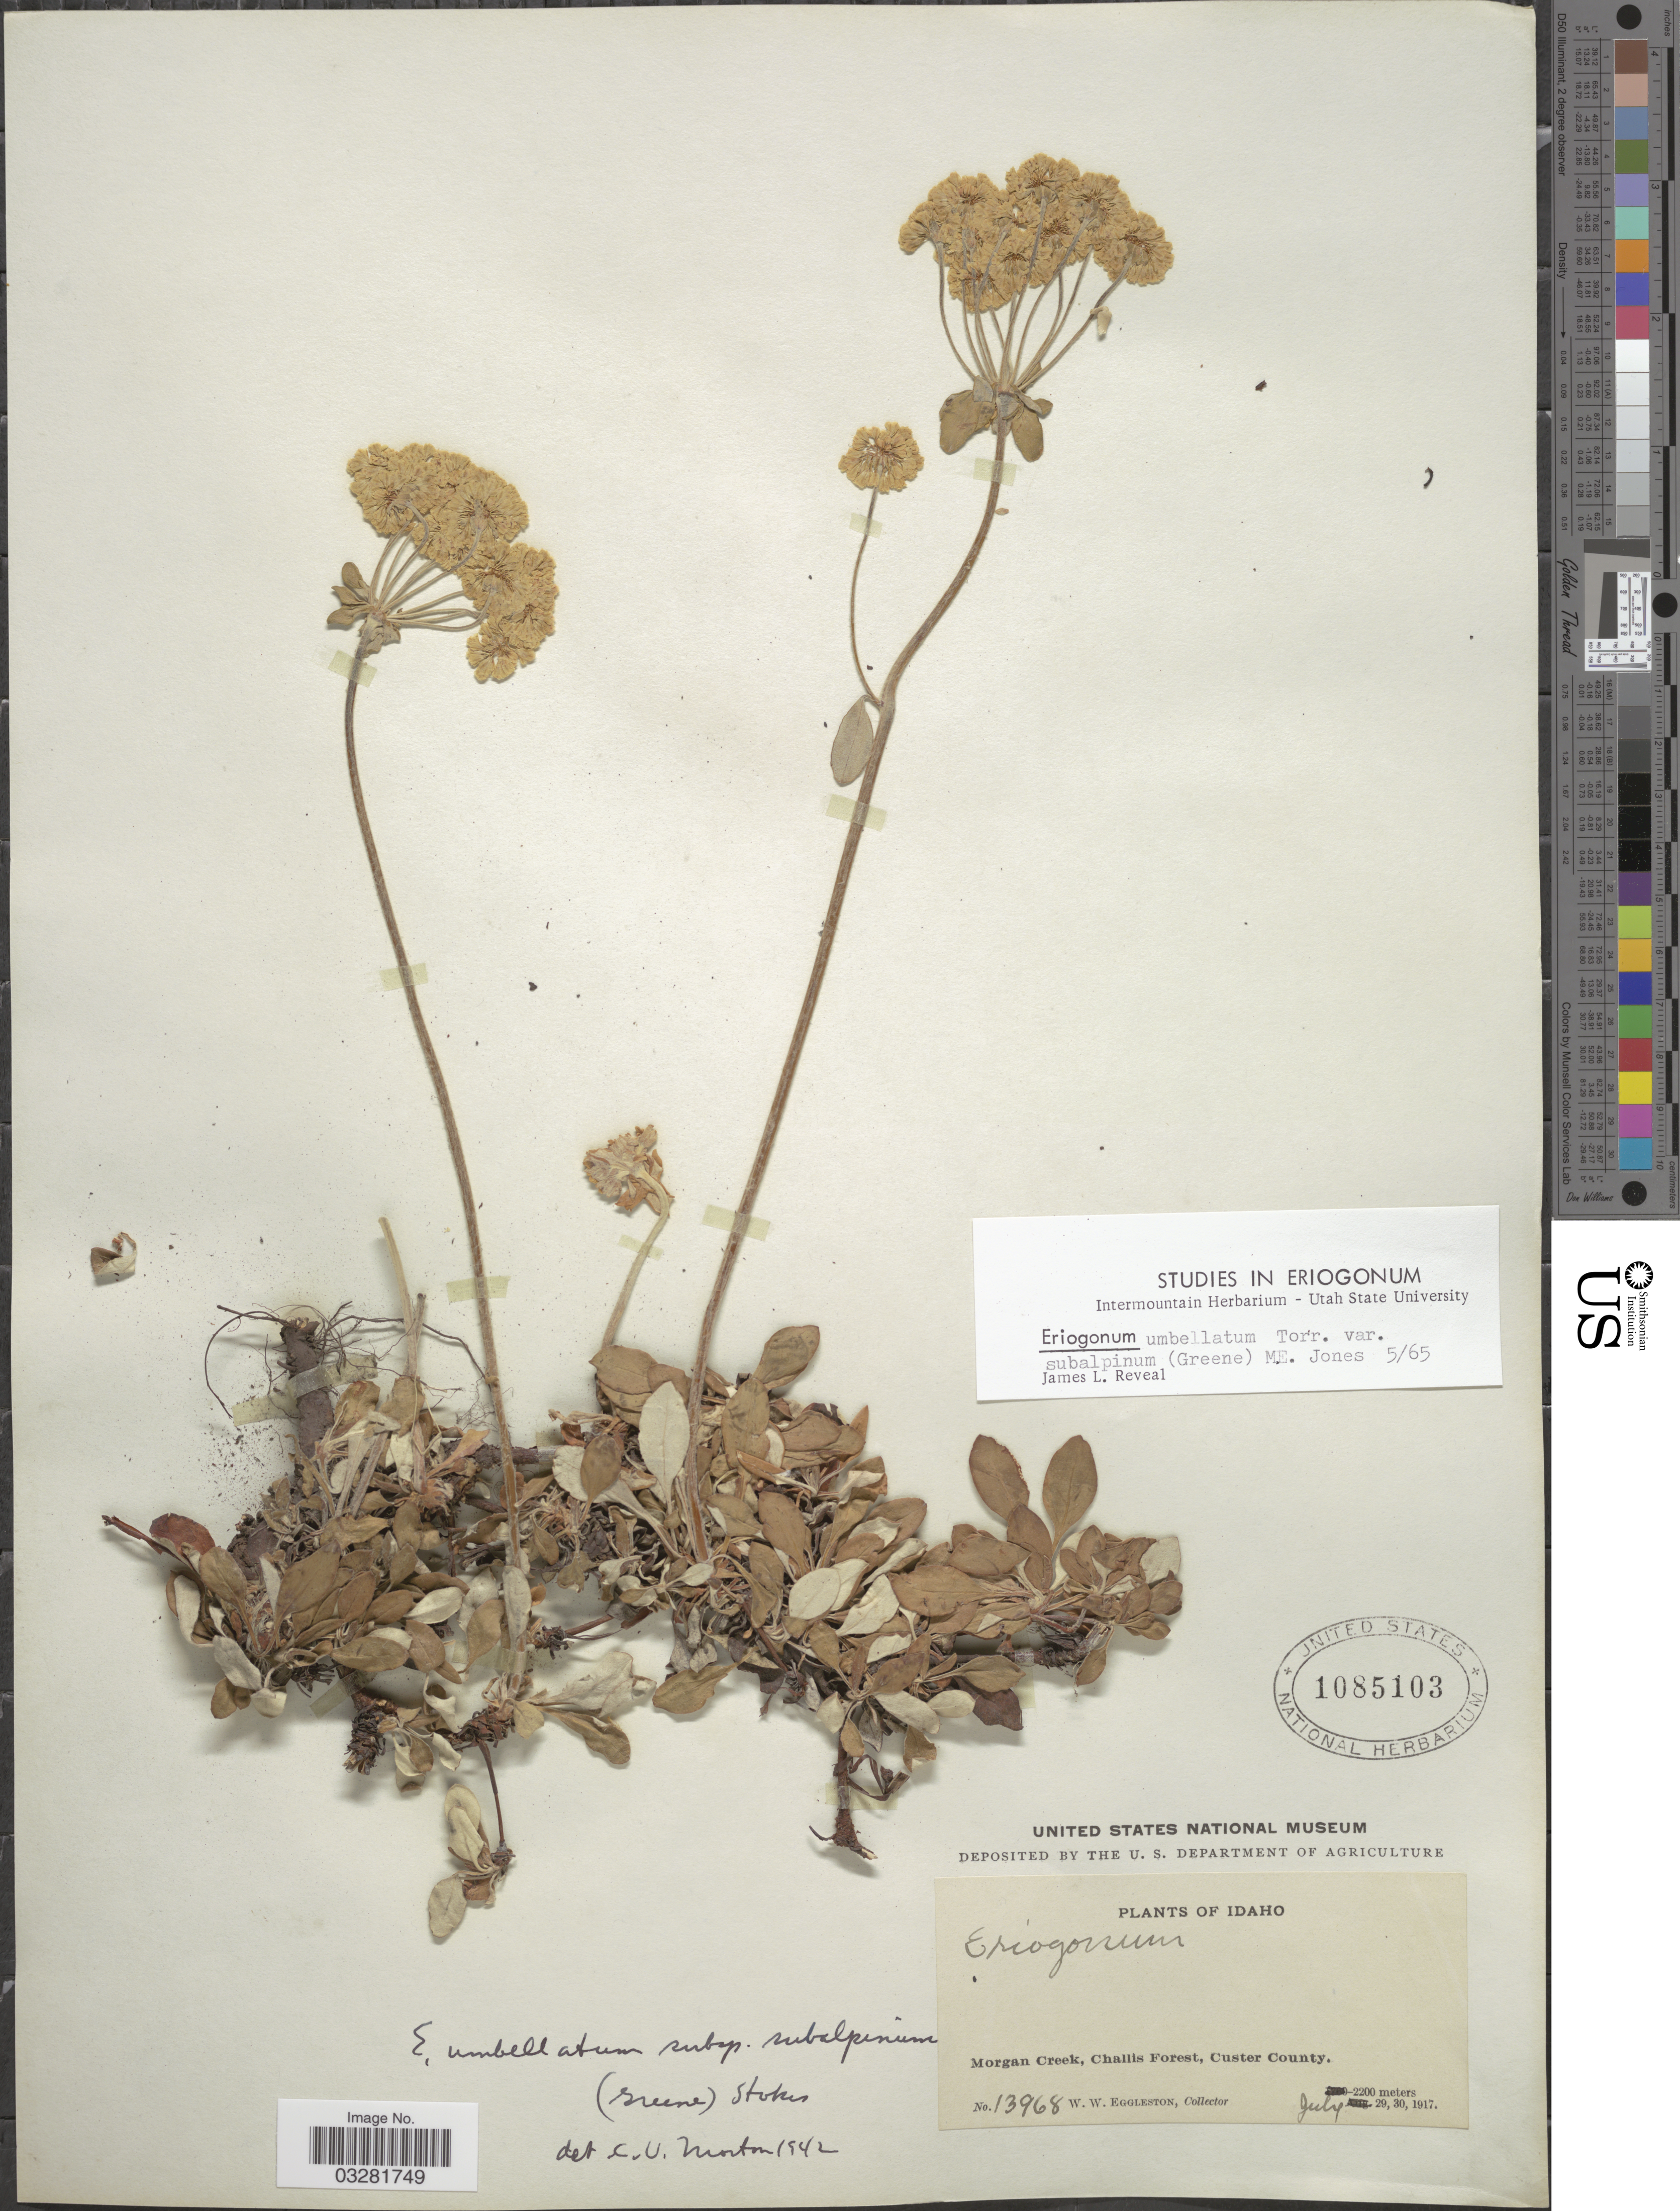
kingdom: Plantae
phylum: Tracheophyta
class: Magnoliopsida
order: Caryophyllales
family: Polygonaceae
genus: Eriogonum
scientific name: Eriogonum umbellatum var. subalpinum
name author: M.E. Jones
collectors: W. W. Eggleston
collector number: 13968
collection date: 1917-07-29/1917-07-30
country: United States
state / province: Idaho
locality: Morgan Creek, Challis Forest, Custer County.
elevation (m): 2200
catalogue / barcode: US 1085103